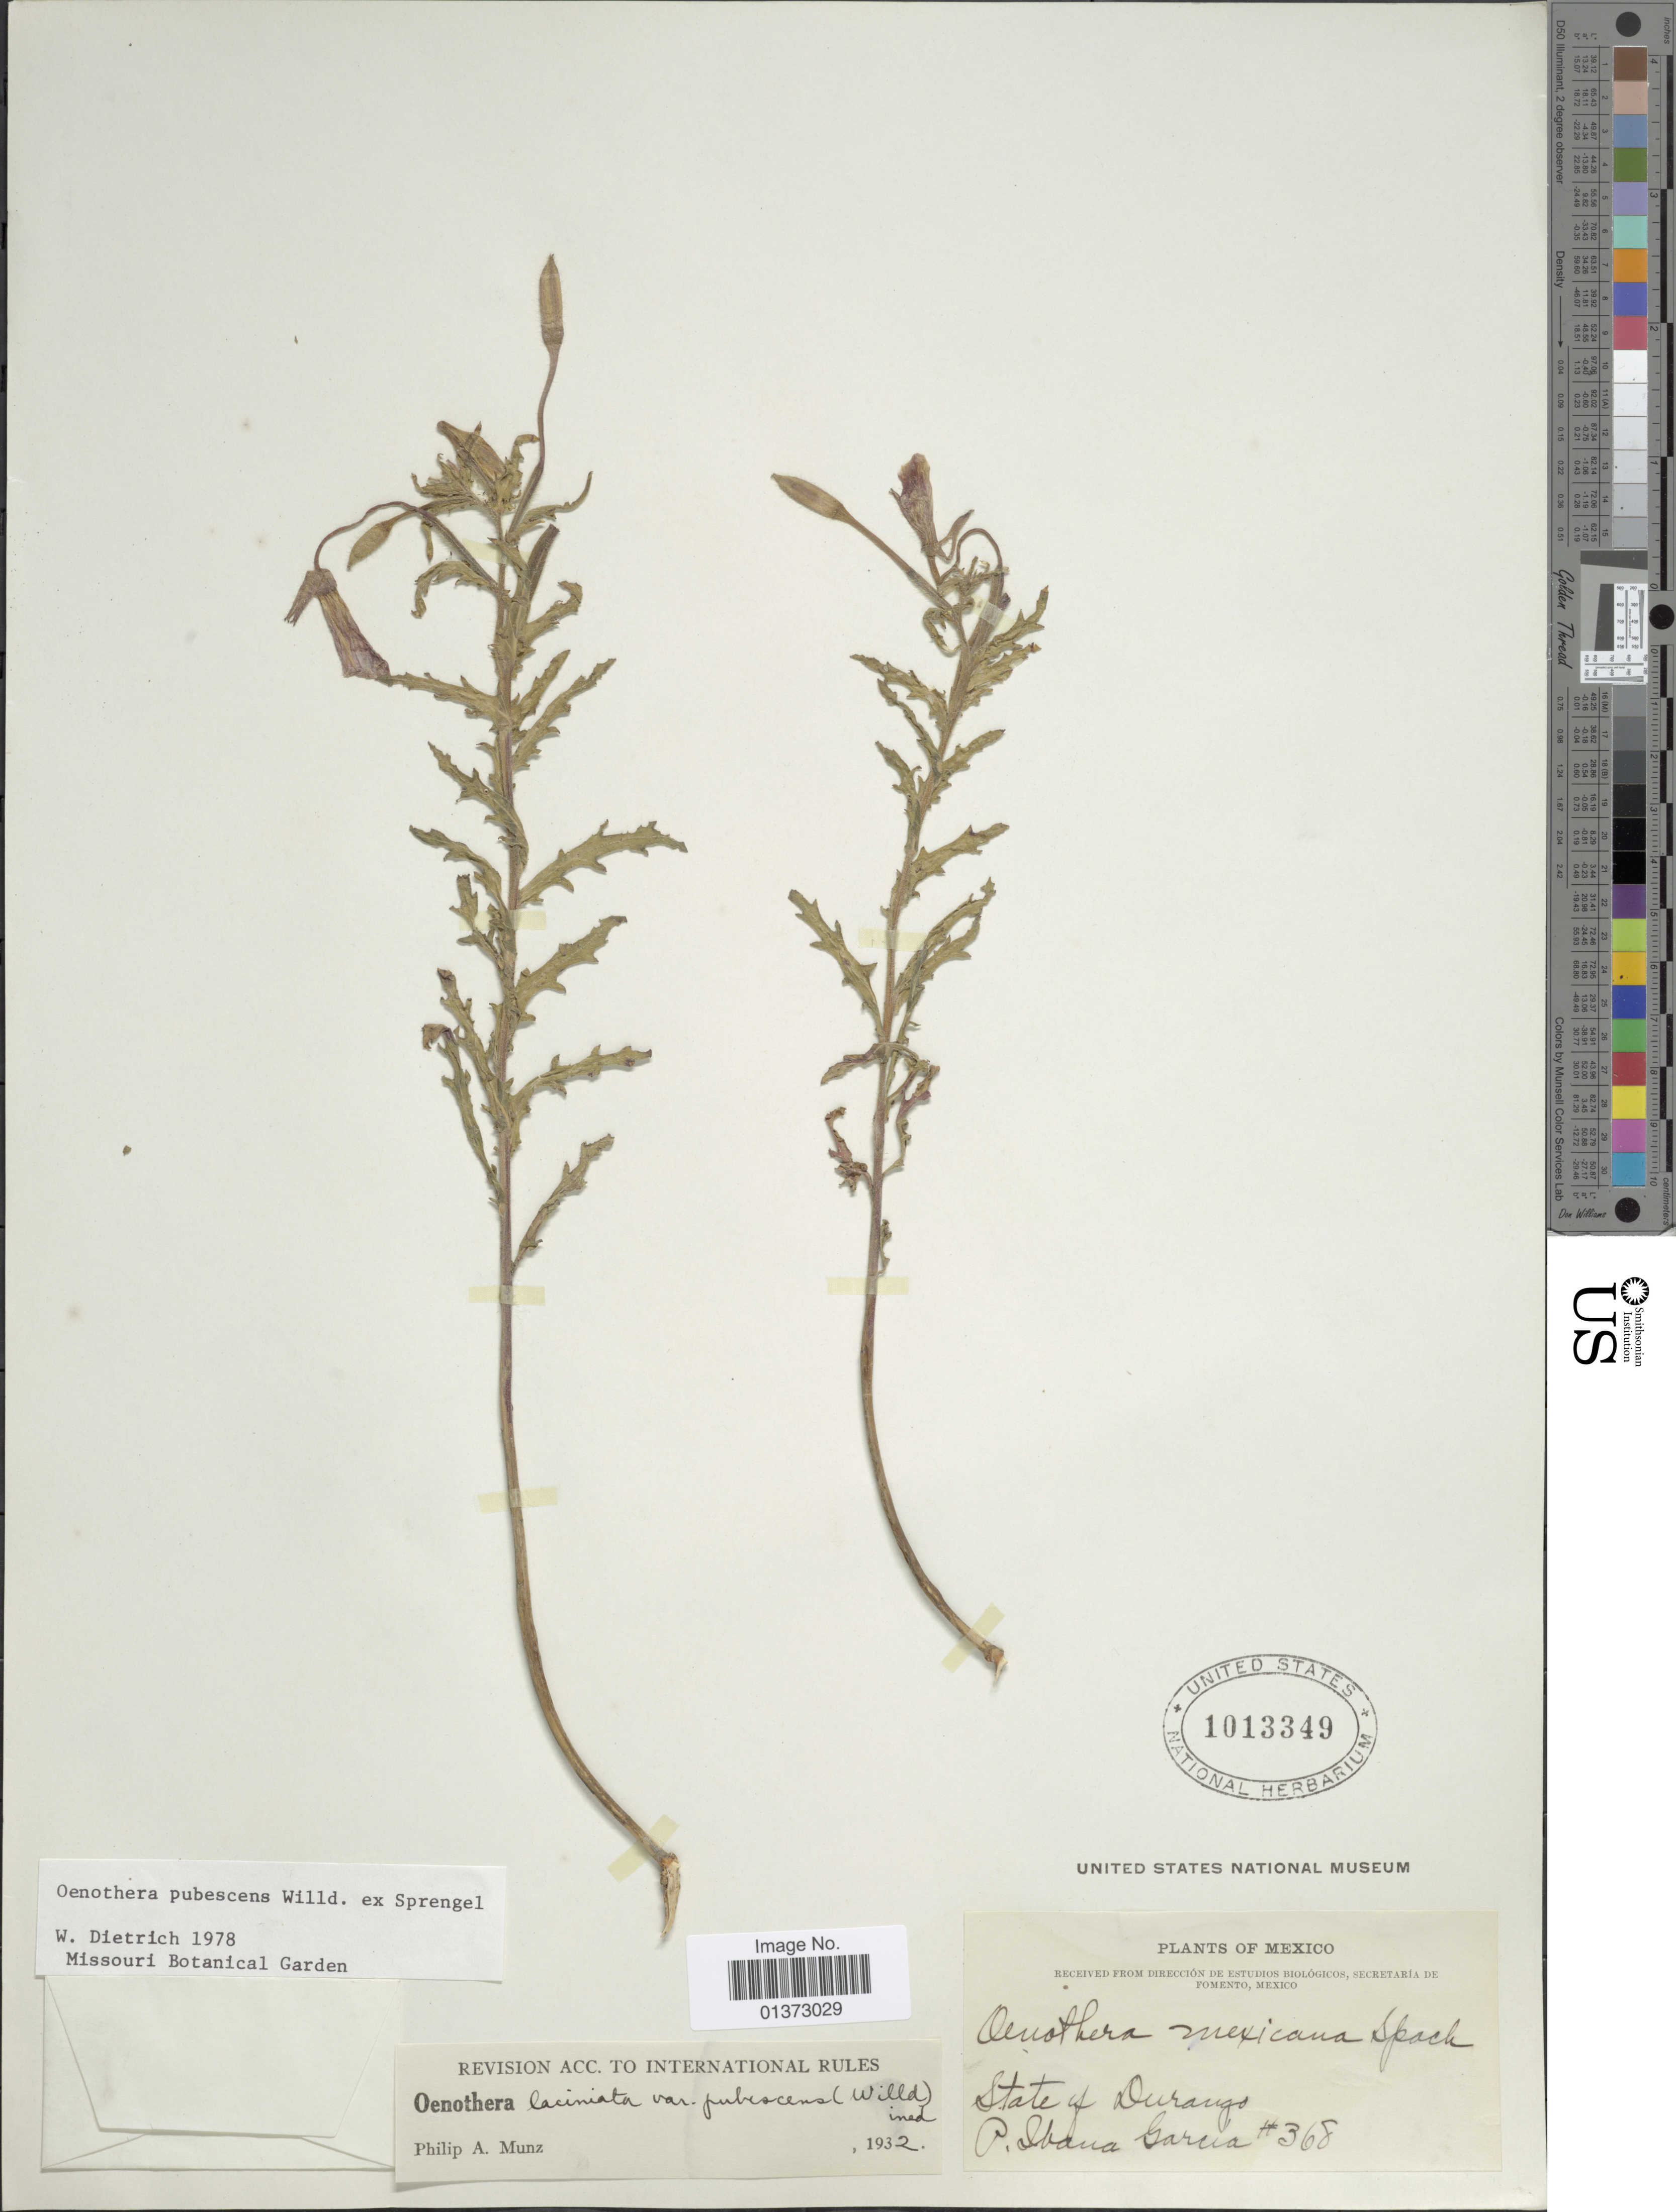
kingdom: Plantae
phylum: Tracheophyta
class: Magnoliopsida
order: Myrtales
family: Onagraceae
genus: Oenothera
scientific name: Oenothera pubescens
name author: Willd. ex Spreng.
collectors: P. I. Garcia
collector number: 368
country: Mexico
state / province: Durango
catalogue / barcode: US 1013349